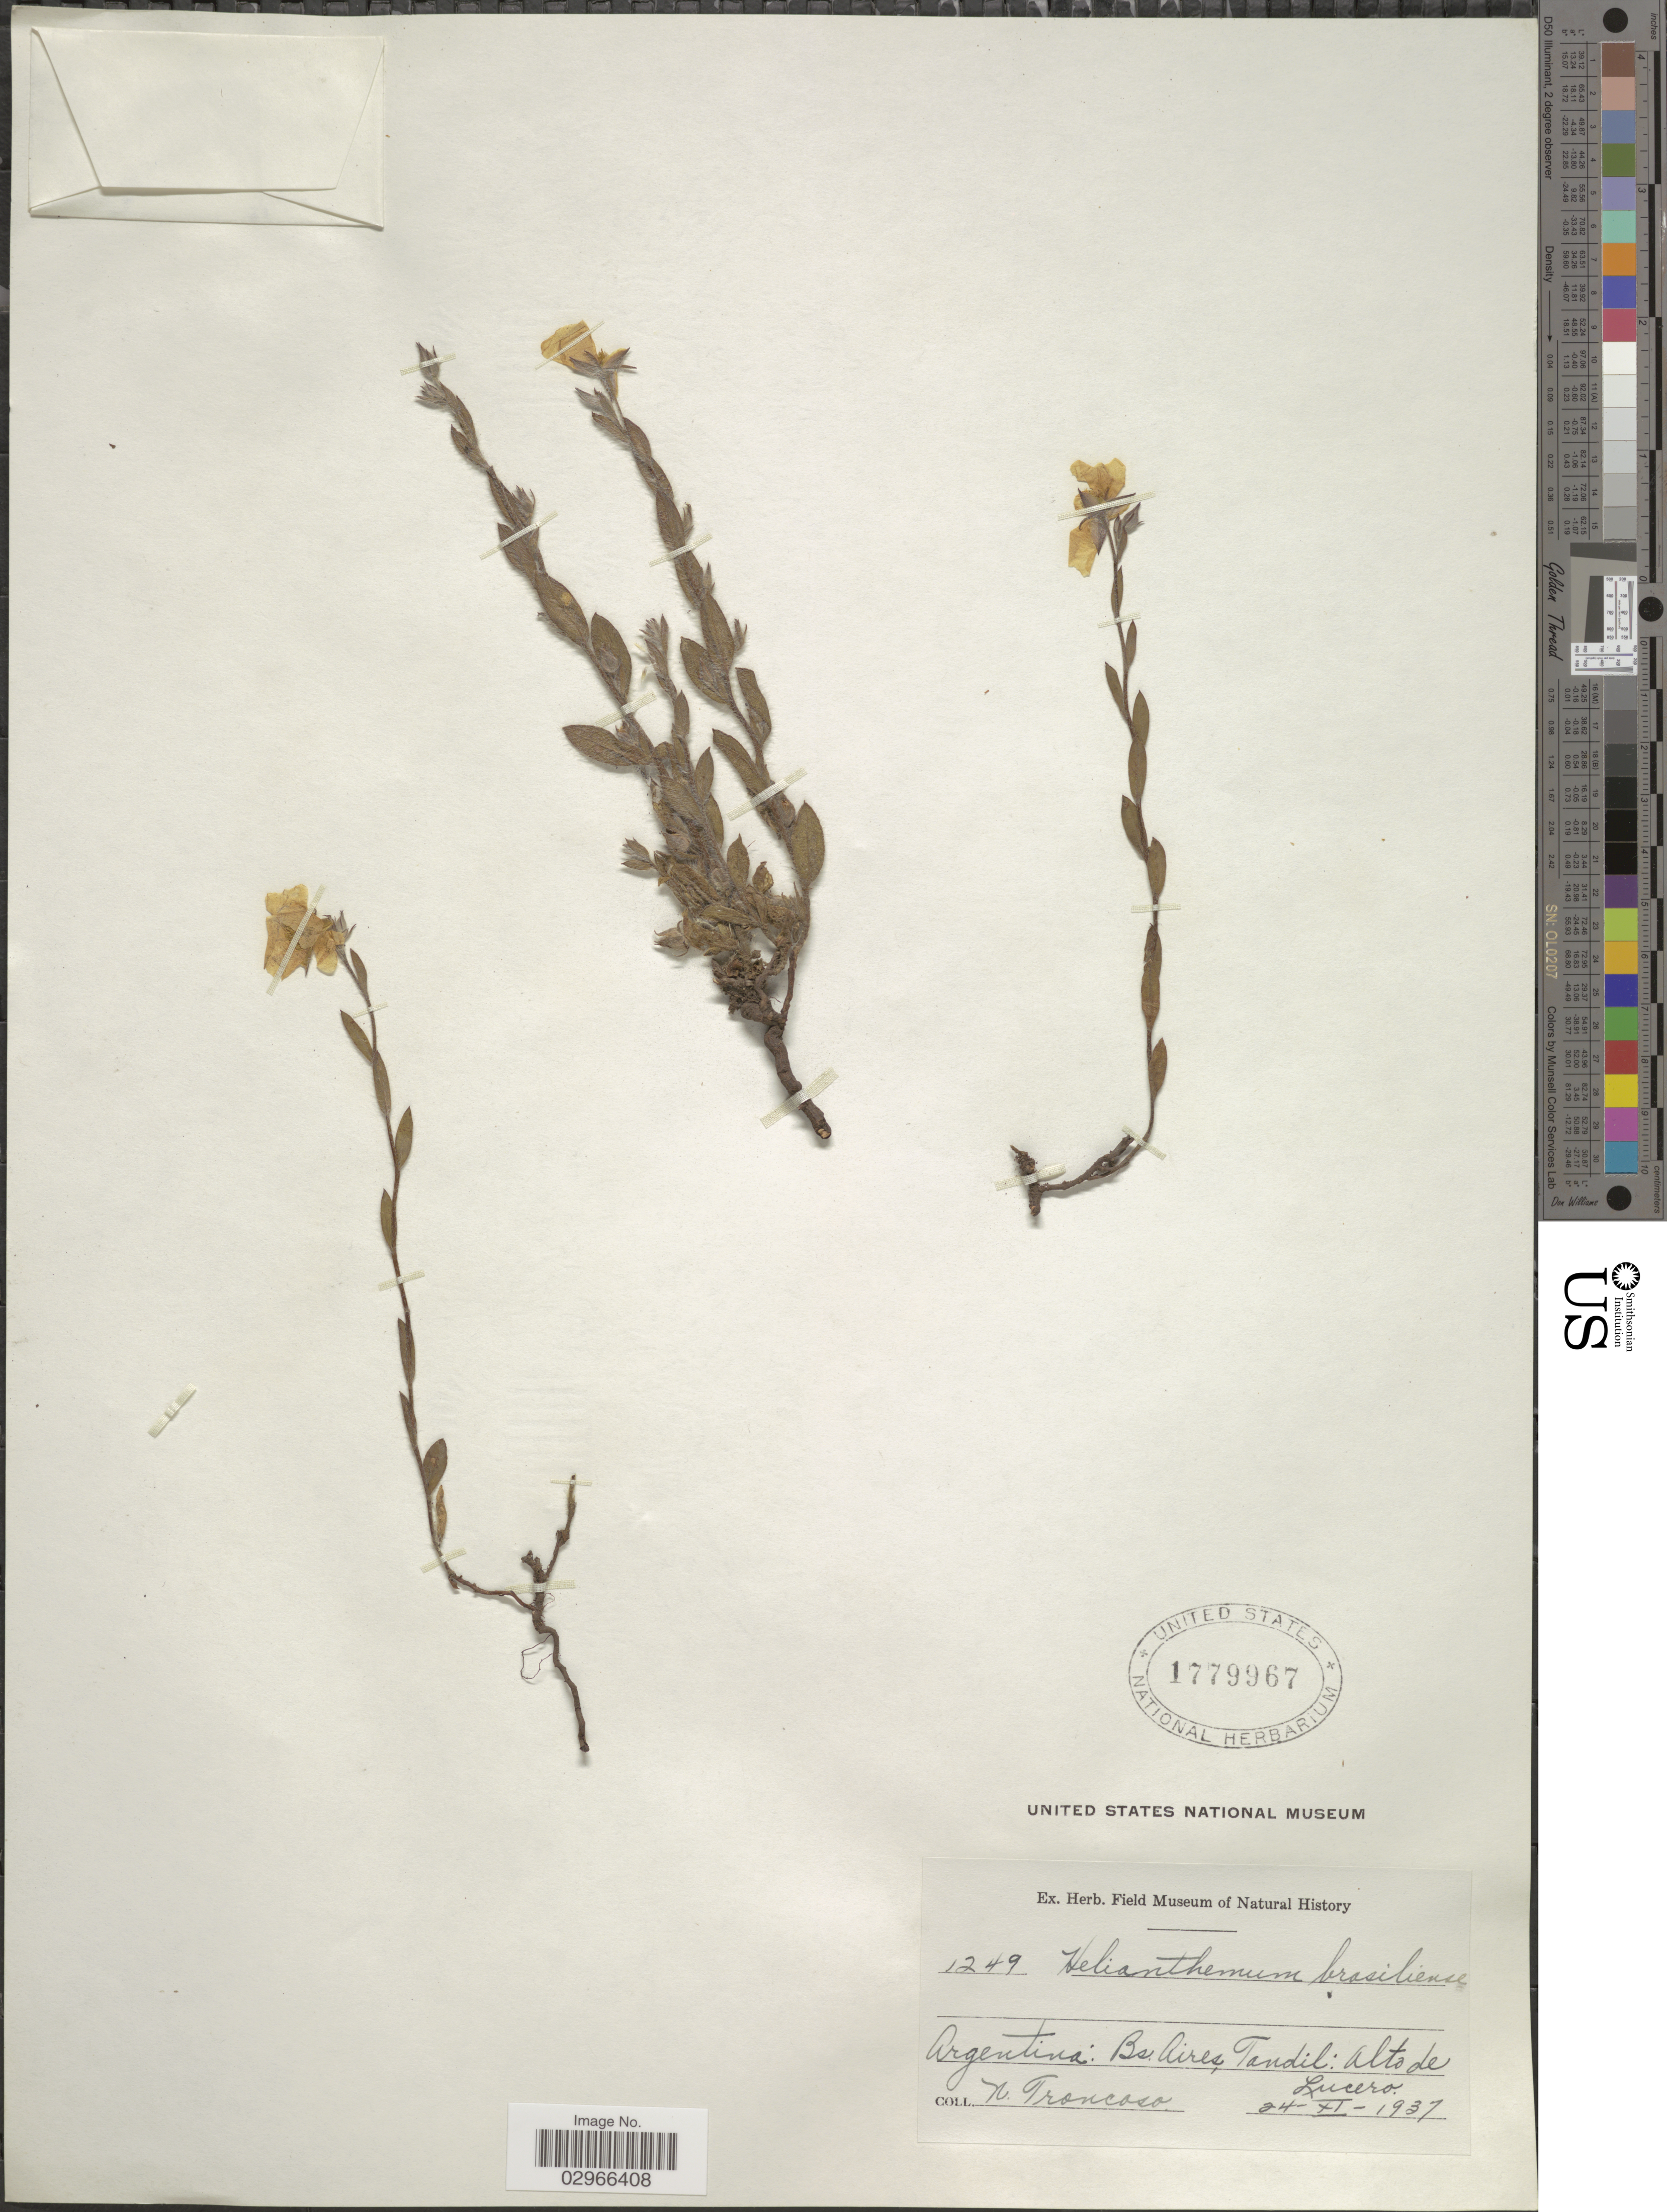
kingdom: Plantae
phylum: Tracheophyta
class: Magnoliopsida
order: Malvales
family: Cistaceae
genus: Halimium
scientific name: Halimium brasiliense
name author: (Lam.) Grosser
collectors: N. Troncoso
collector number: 1249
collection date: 1937-11-24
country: Argentina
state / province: Buenos Aires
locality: Bs. Aires, Tandil: Alto de Lucero.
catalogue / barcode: US 1779967